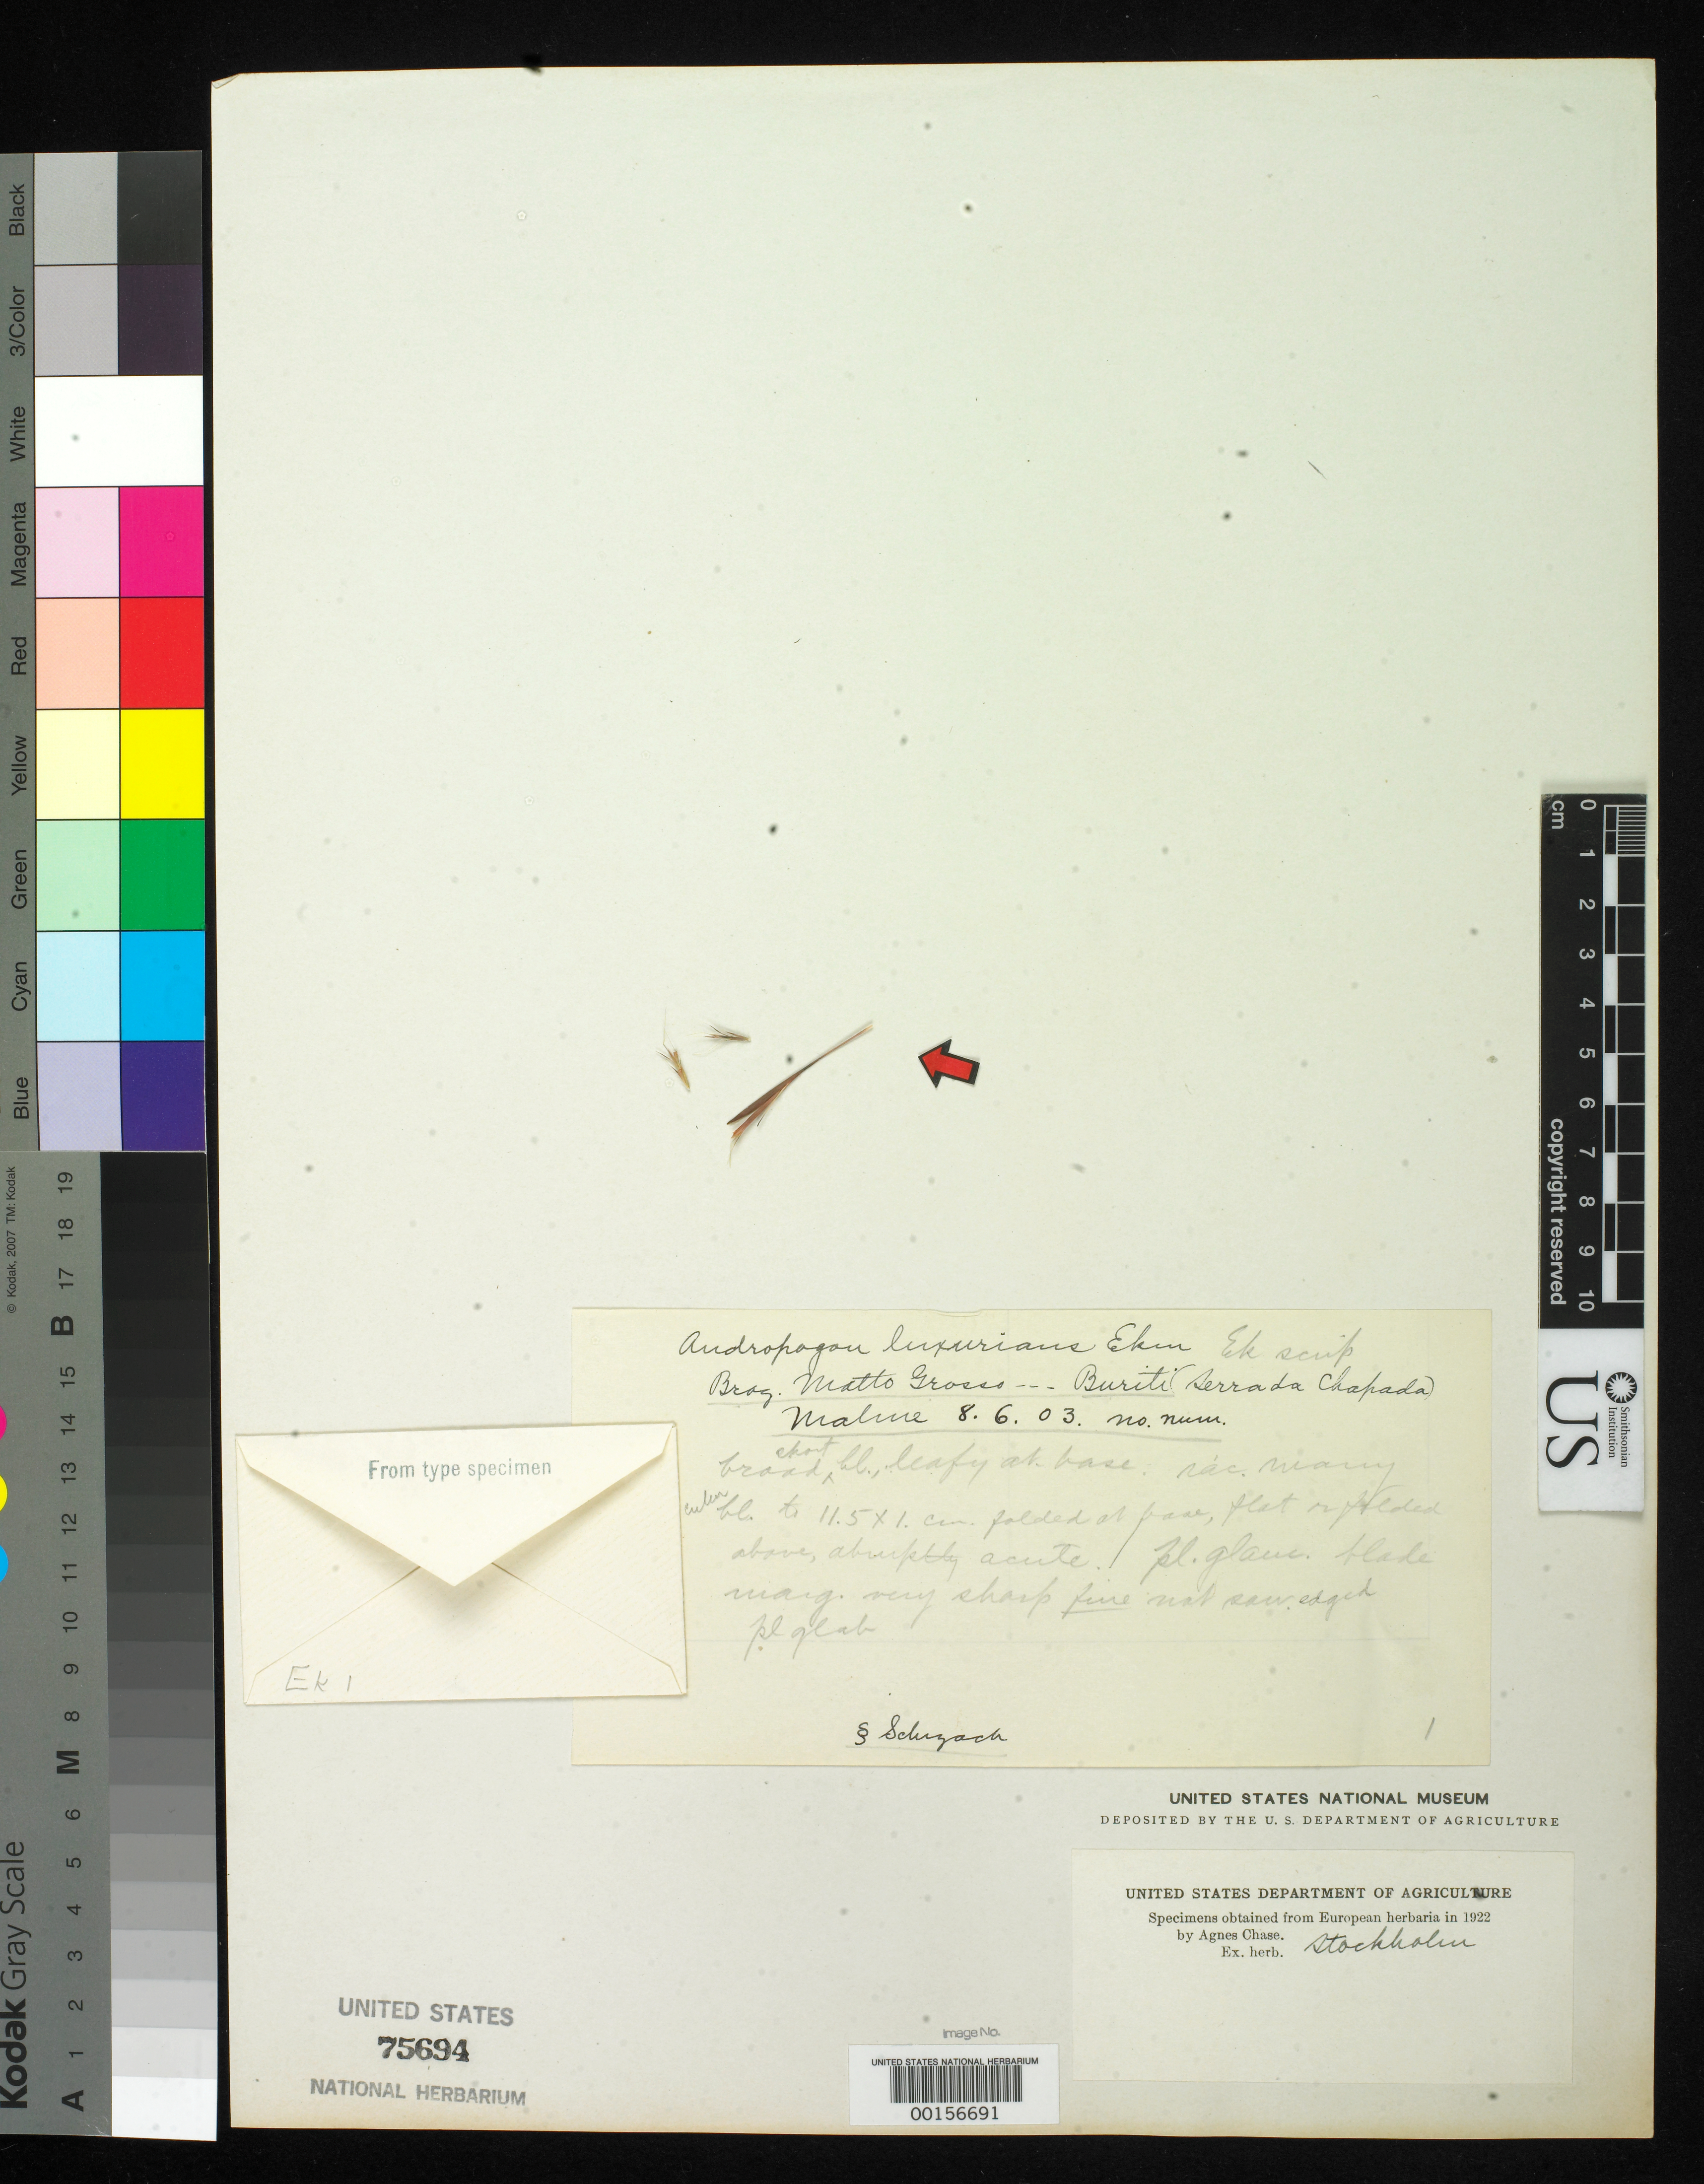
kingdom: Plantae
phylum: Tracheophyta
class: Liliopsida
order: Poales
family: Poaceae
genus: Andropogon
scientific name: Andropogon luxurians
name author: Ekman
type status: Type Fragment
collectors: G. O. A. Malme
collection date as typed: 1903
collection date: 1903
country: Brazil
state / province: Mato Grosso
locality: Cascata Grande prope Buriti (Serra de Chapada).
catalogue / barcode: US 75694